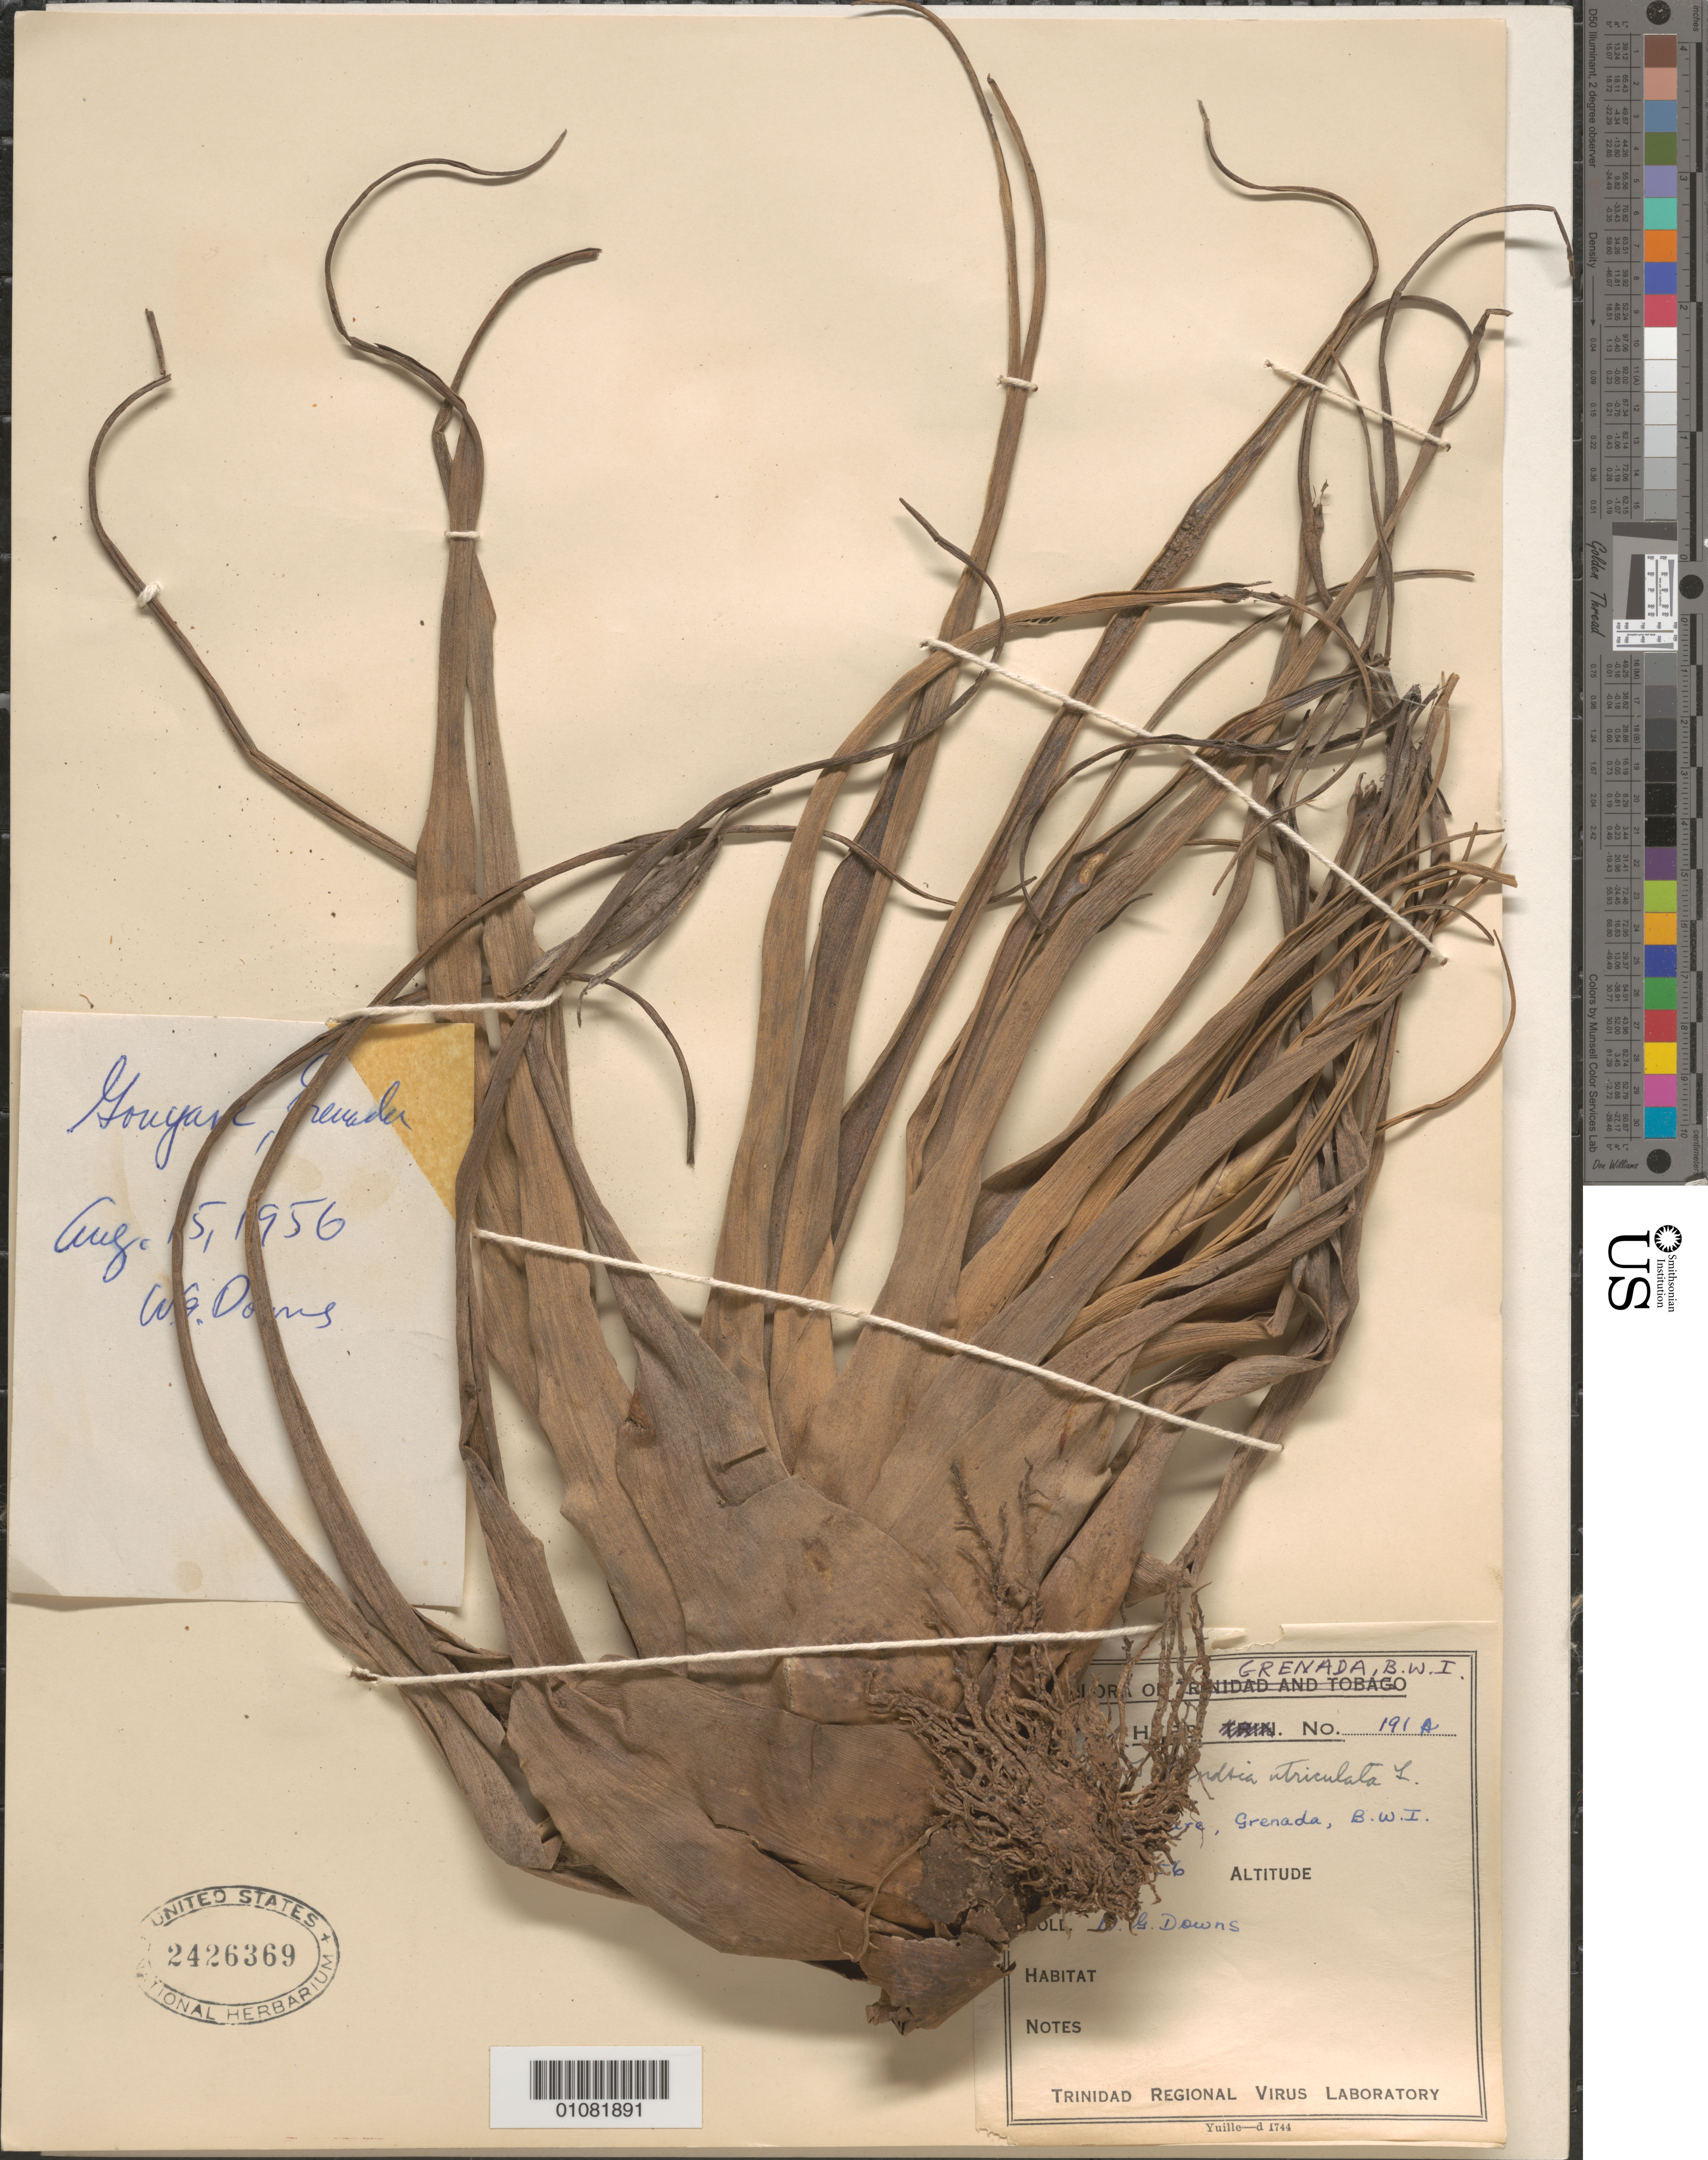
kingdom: Plantae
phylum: Tracheophyta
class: Liliopsida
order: Poales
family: Bromeliaceae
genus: Tillandsia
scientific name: Tillandsia utriculata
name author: L.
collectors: W. G. Downs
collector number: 191A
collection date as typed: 15 Aug 1956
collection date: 1956-08-15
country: Grenada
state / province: Saint John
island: Grenada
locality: Gouyave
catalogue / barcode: US 2426369